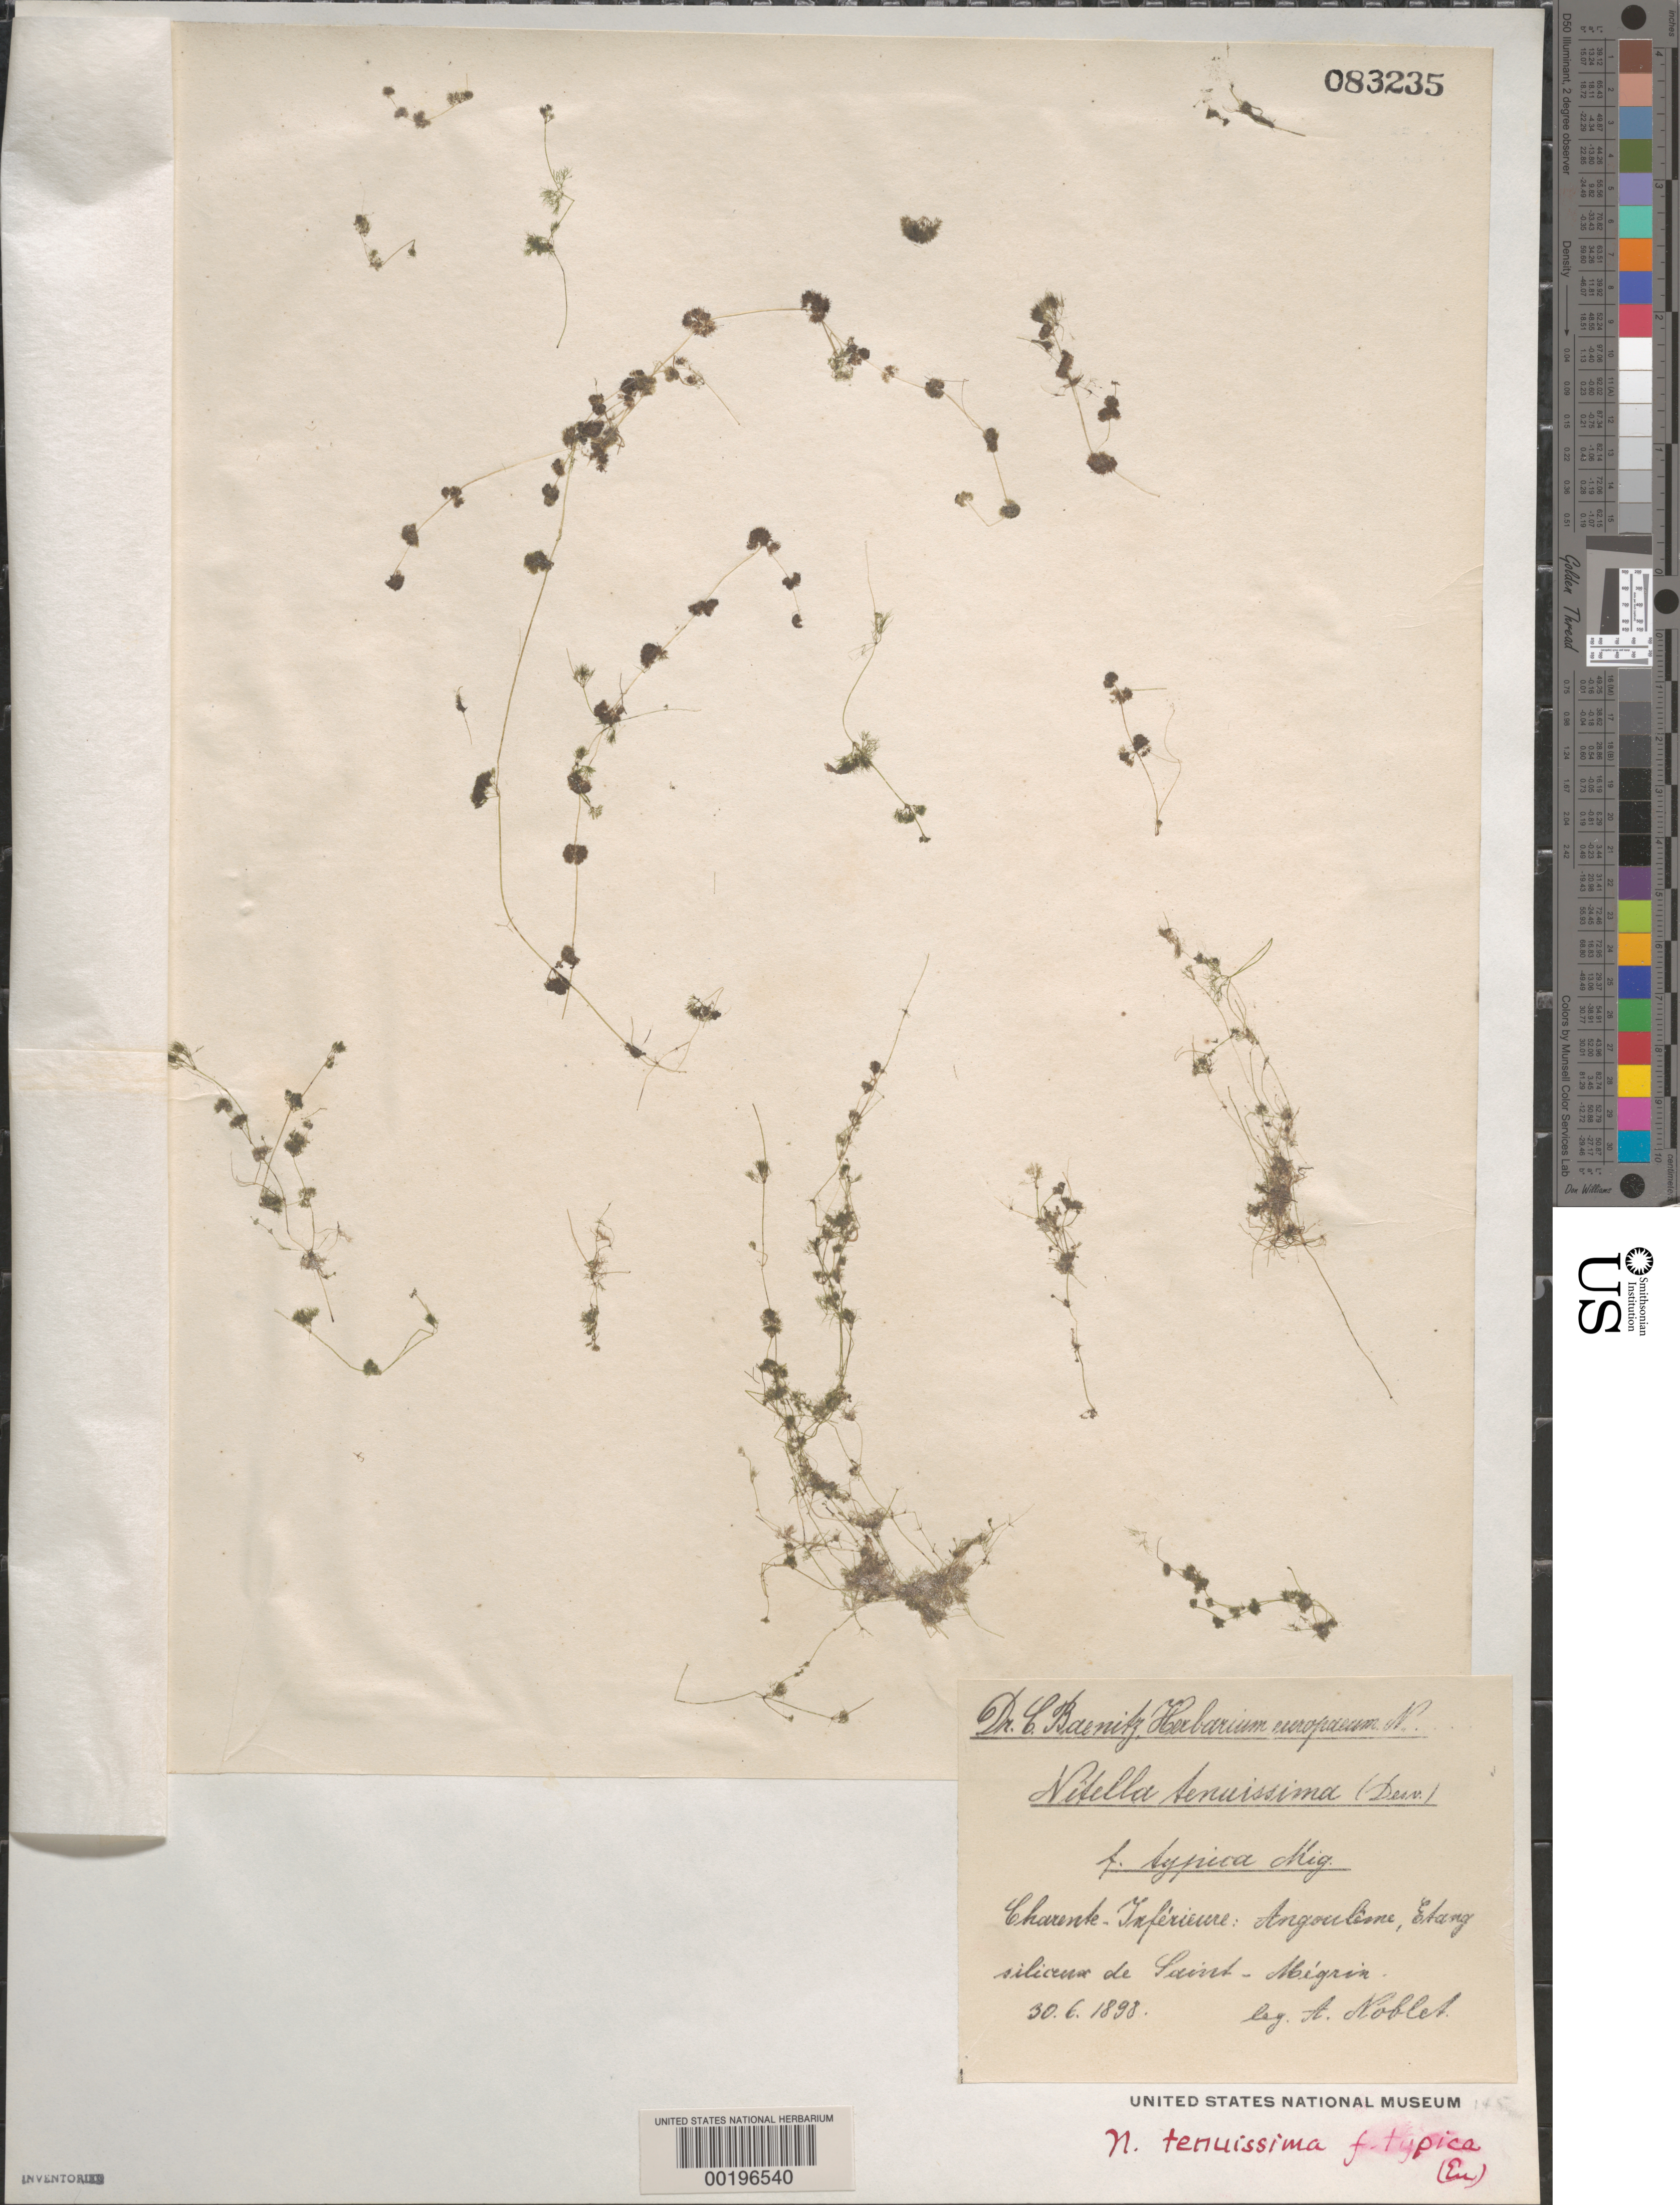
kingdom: Plantae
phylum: Charophyta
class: Charophyceae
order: Charales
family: Characeae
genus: Nitella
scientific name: Nitella tenuissima f. typica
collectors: A. Noblet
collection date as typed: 30 Jun 1898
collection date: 1898-06-30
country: France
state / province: Nouvelle-Aquitaine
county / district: Charente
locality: Angouleme, Saint-Migrin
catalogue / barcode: US 83235